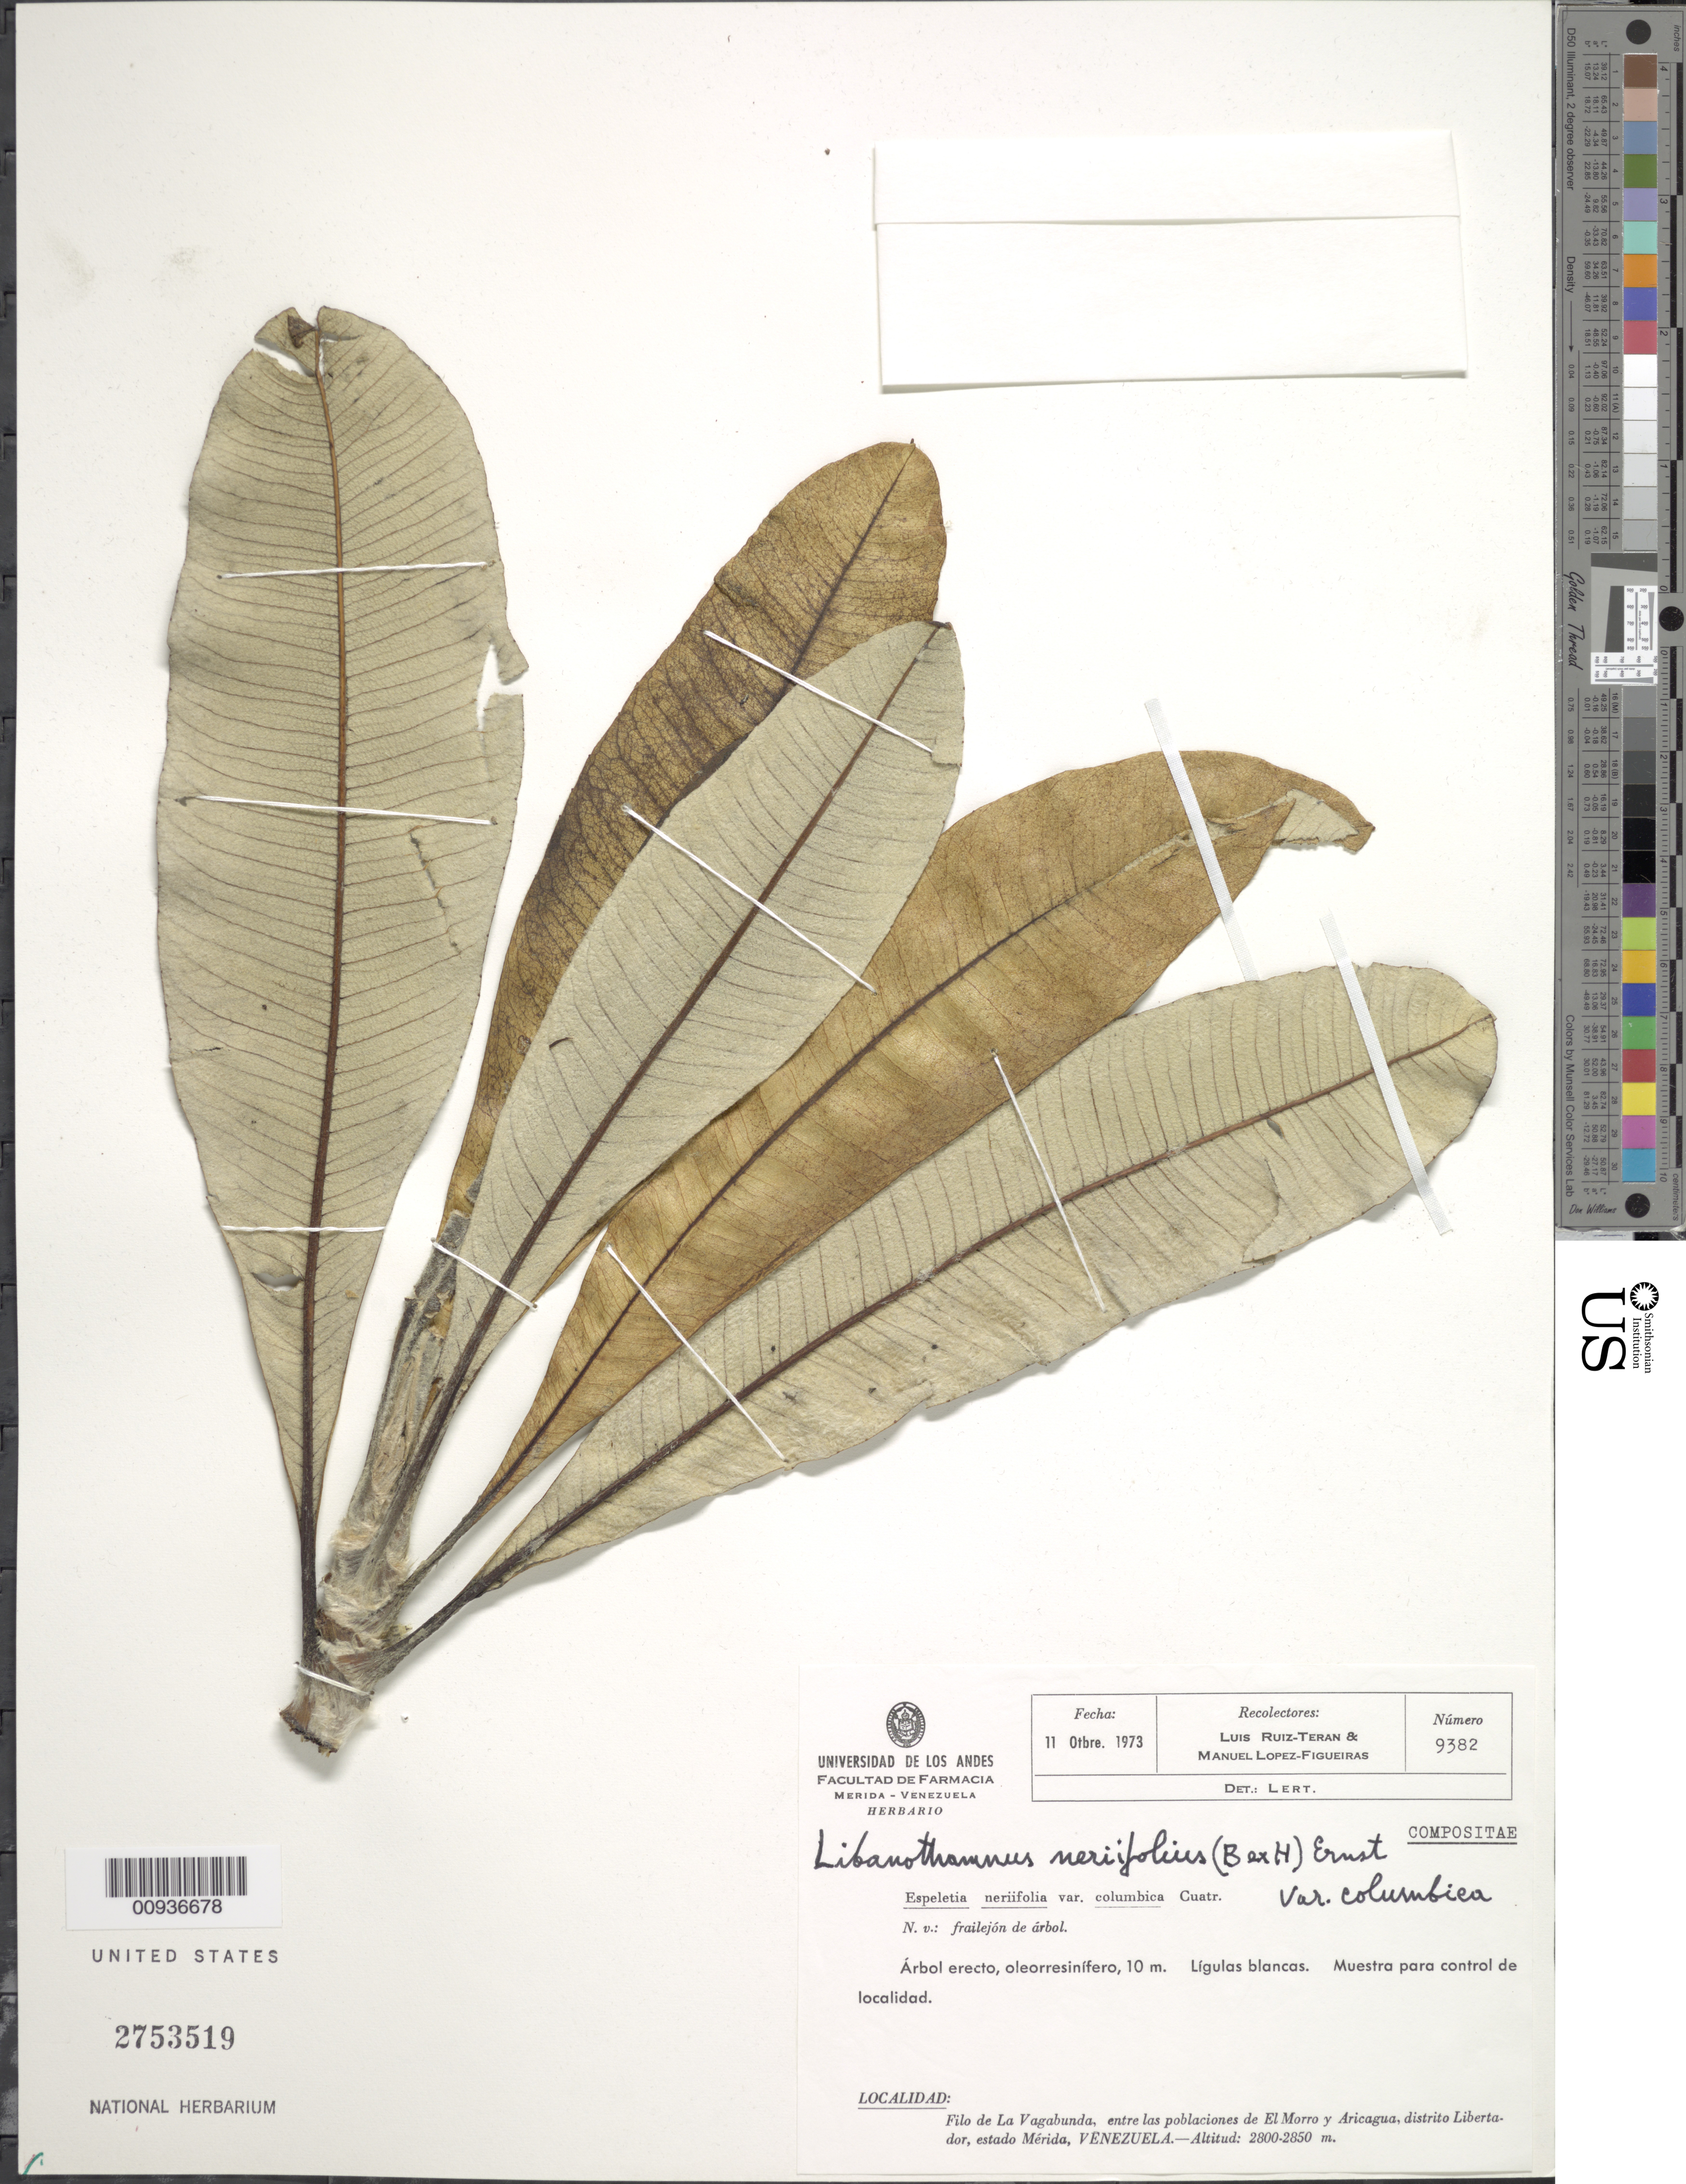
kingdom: Plantae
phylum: Tracheophyta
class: Magnoliopsida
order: Asterales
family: Asteraceae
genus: Libanothamnus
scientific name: Libanothamnus neriifolius var. columbicus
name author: (Cuatrec.) Cuatrec.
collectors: L. E. Ruíz-Terán & M. López Figueiras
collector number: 9382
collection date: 1973-10-11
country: Venezuela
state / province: Mérida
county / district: Libertador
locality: Filo de la Vagabunda, entre las poblaciones de El Morro y Aricagua.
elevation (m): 2800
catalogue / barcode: US 2753519